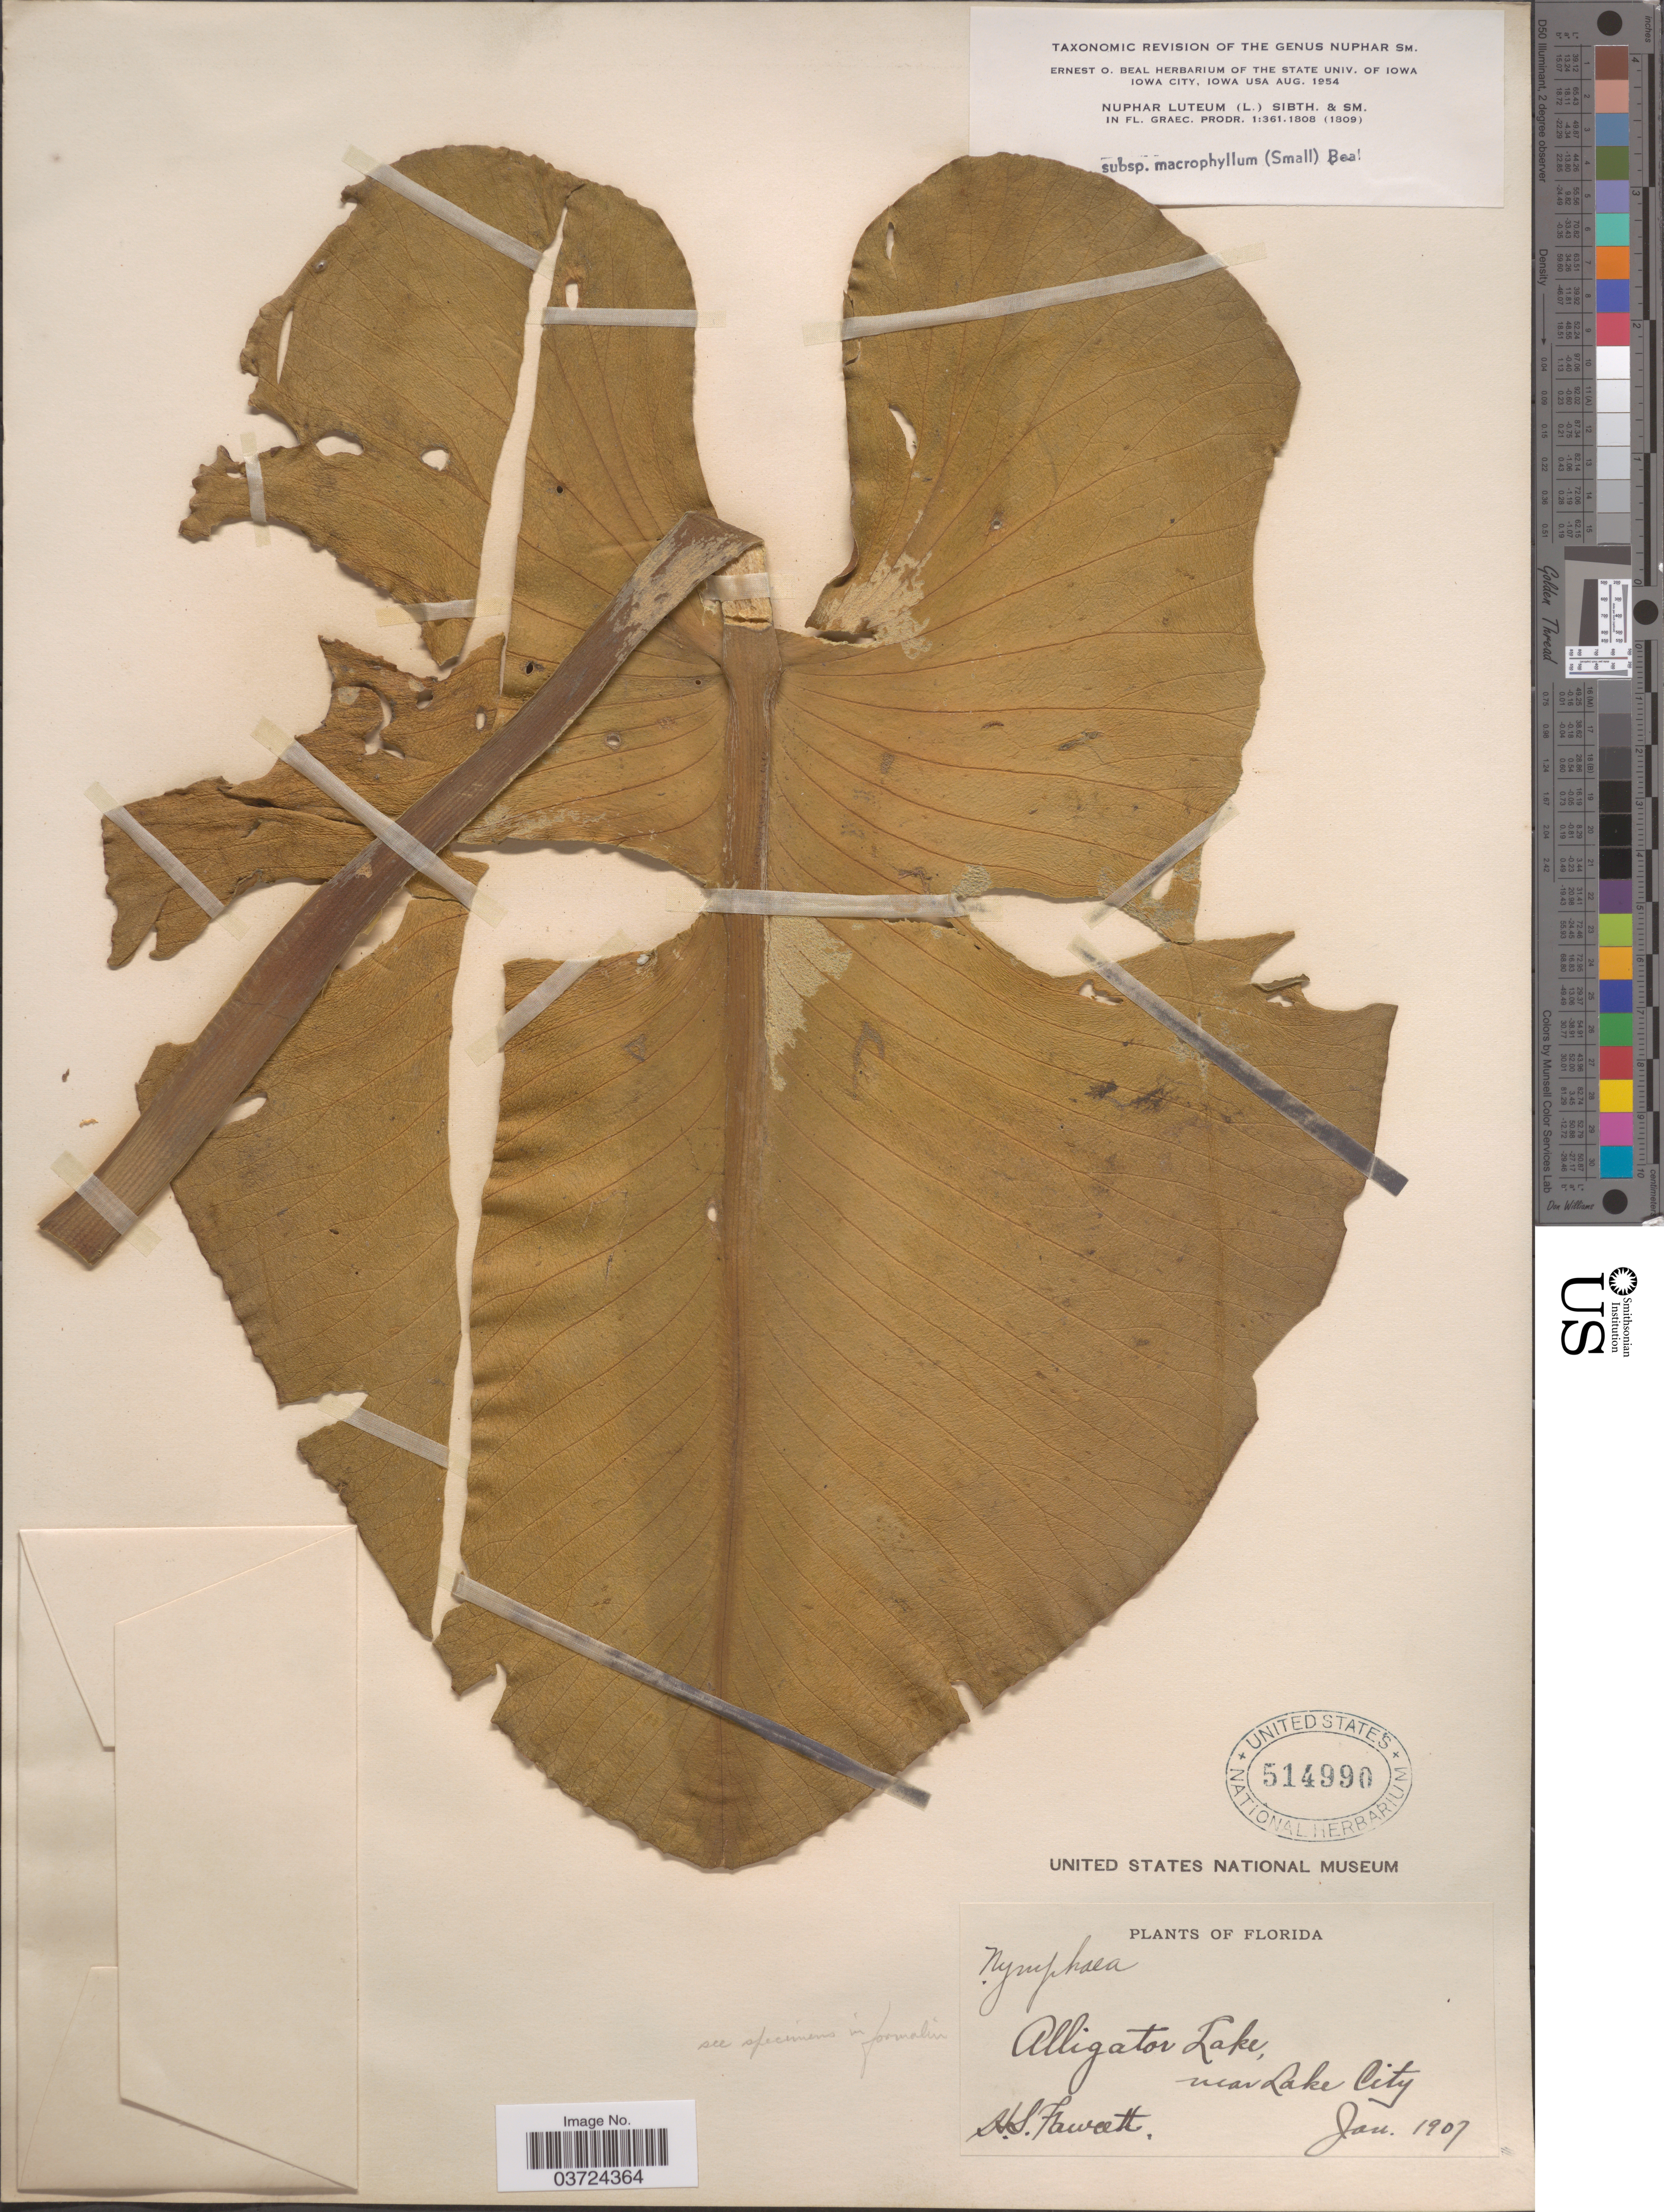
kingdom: Plantae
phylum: Tracheophyta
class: Magnoliopsida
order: Nymphaeales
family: Nymphaeaceae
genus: Nuphar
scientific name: Nuphar advena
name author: (Aiton) W.T. Aiton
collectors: H. Fawcett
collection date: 1907-01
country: United States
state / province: Florida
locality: Alligator Lake, near Lake City.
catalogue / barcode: US 514990